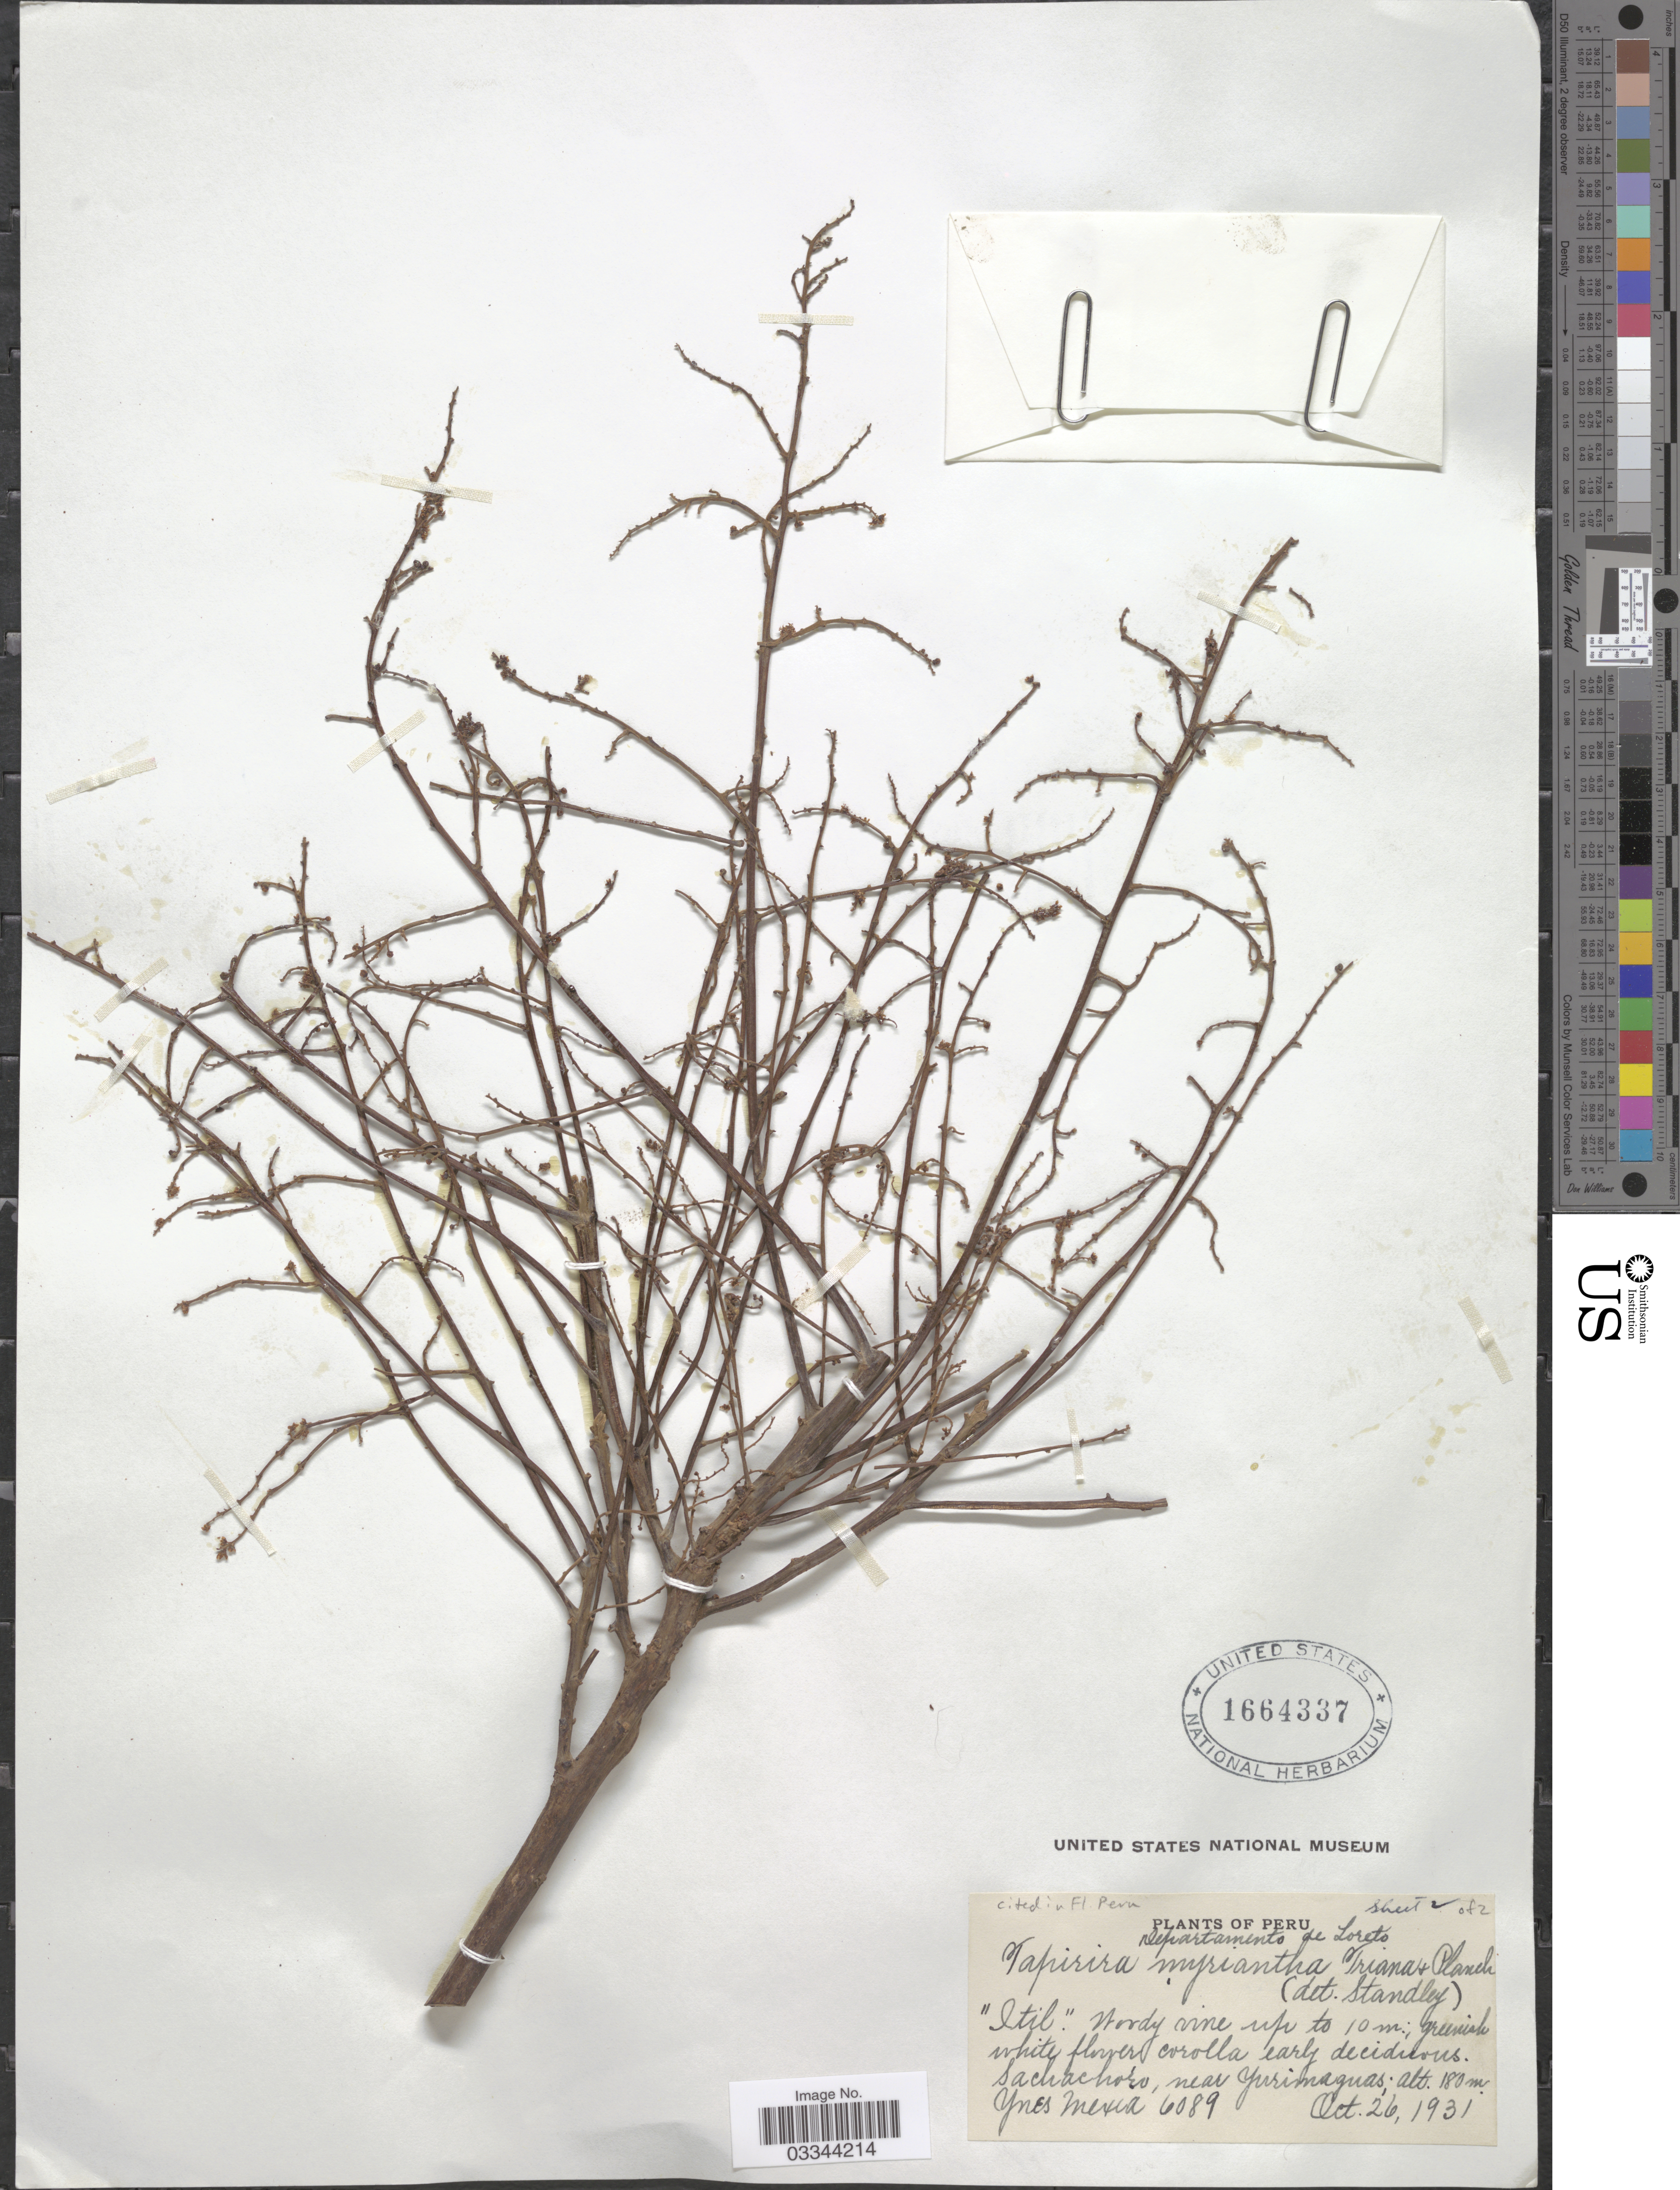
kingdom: Plantae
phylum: Tracheophyta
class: Magnoliopsida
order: Sapindales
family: Anacardiaceae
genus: Tapirira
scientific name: Tapirira myriantha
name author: Triana & Planch.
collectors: Y. Mexia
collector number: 6089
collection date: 1931-10-26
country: Peru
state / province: Loreto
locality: Departamento de Loreto. Sachachoro, near Yurimaguas.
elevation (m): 180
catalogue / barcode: US 1664337